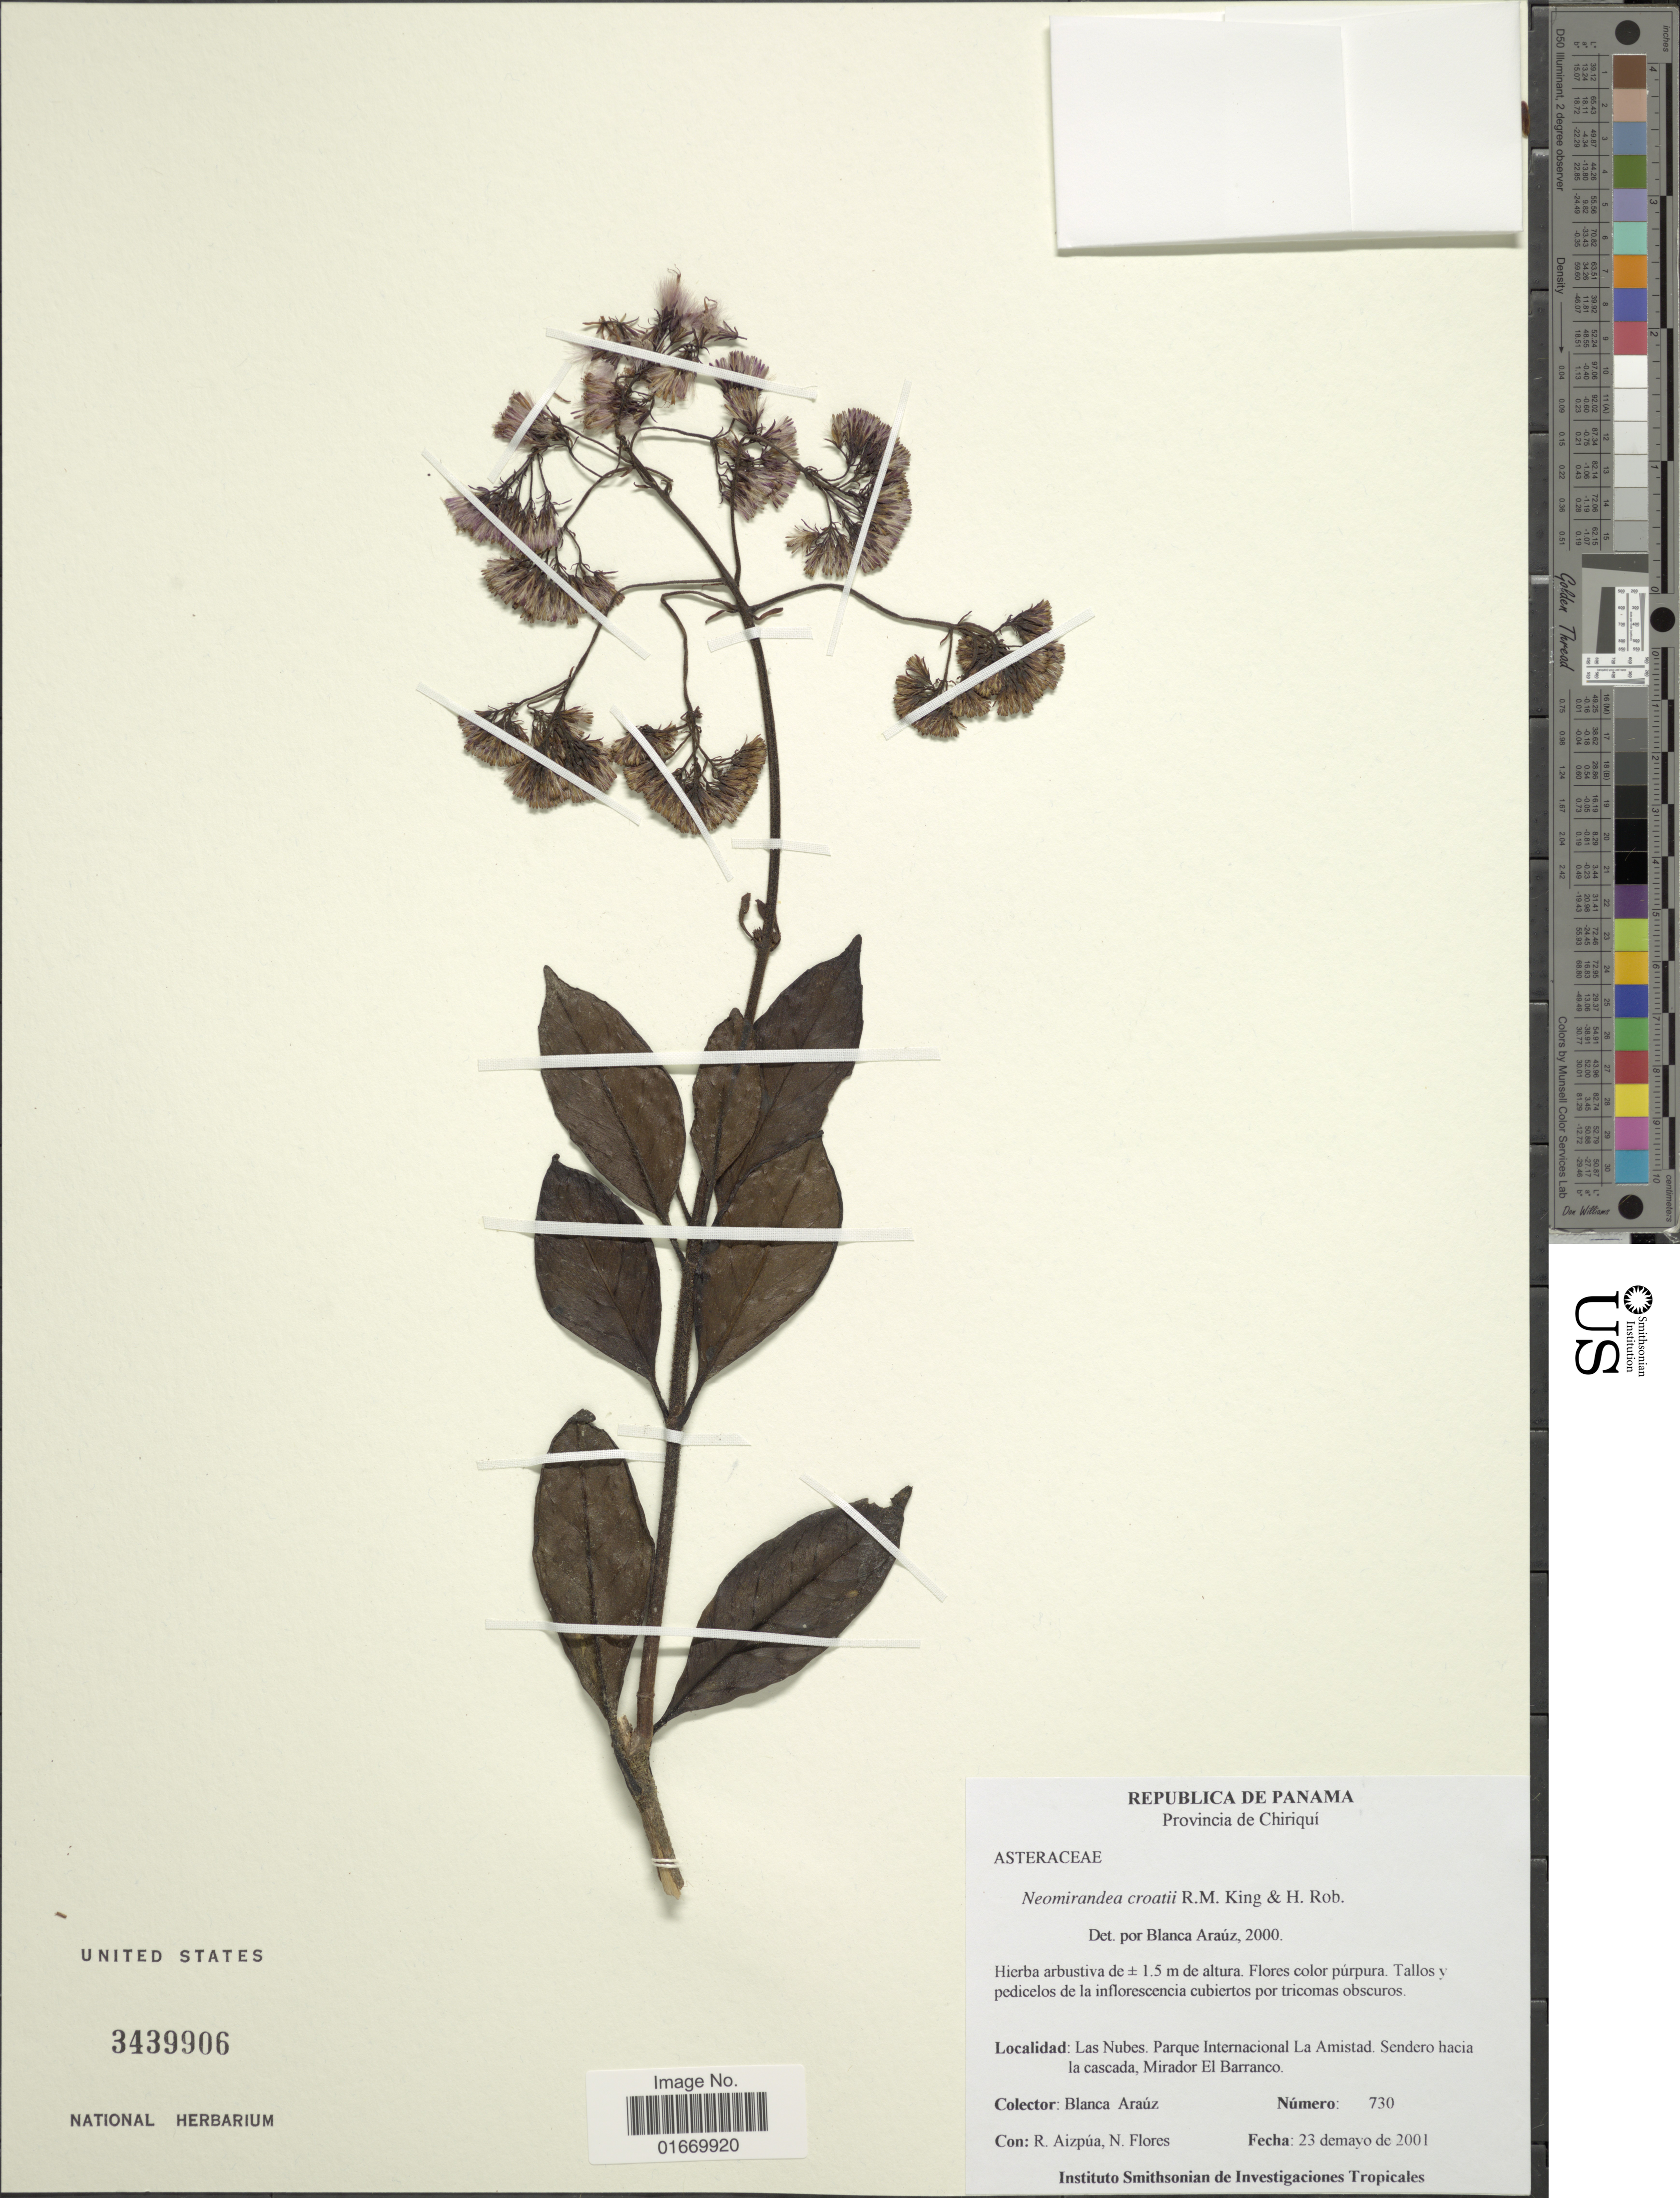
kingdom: Plantae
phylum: Tracheophyta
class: Magnoliopsida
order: Asterales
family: Asteraceae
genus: Neomirandea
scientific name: Neomirandea croatii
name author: R.M. King & H. Rob.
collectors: B. Araúz, R. Aizpua & N. Flores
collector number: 730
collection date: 2001-05-23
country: Panama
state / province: Chiriqui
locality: Republica de Panama, Las Nubes, Parque Internacional La Amistad, Sendero hacia la cascada, Mirador El Barranco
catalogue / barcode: US 3439906